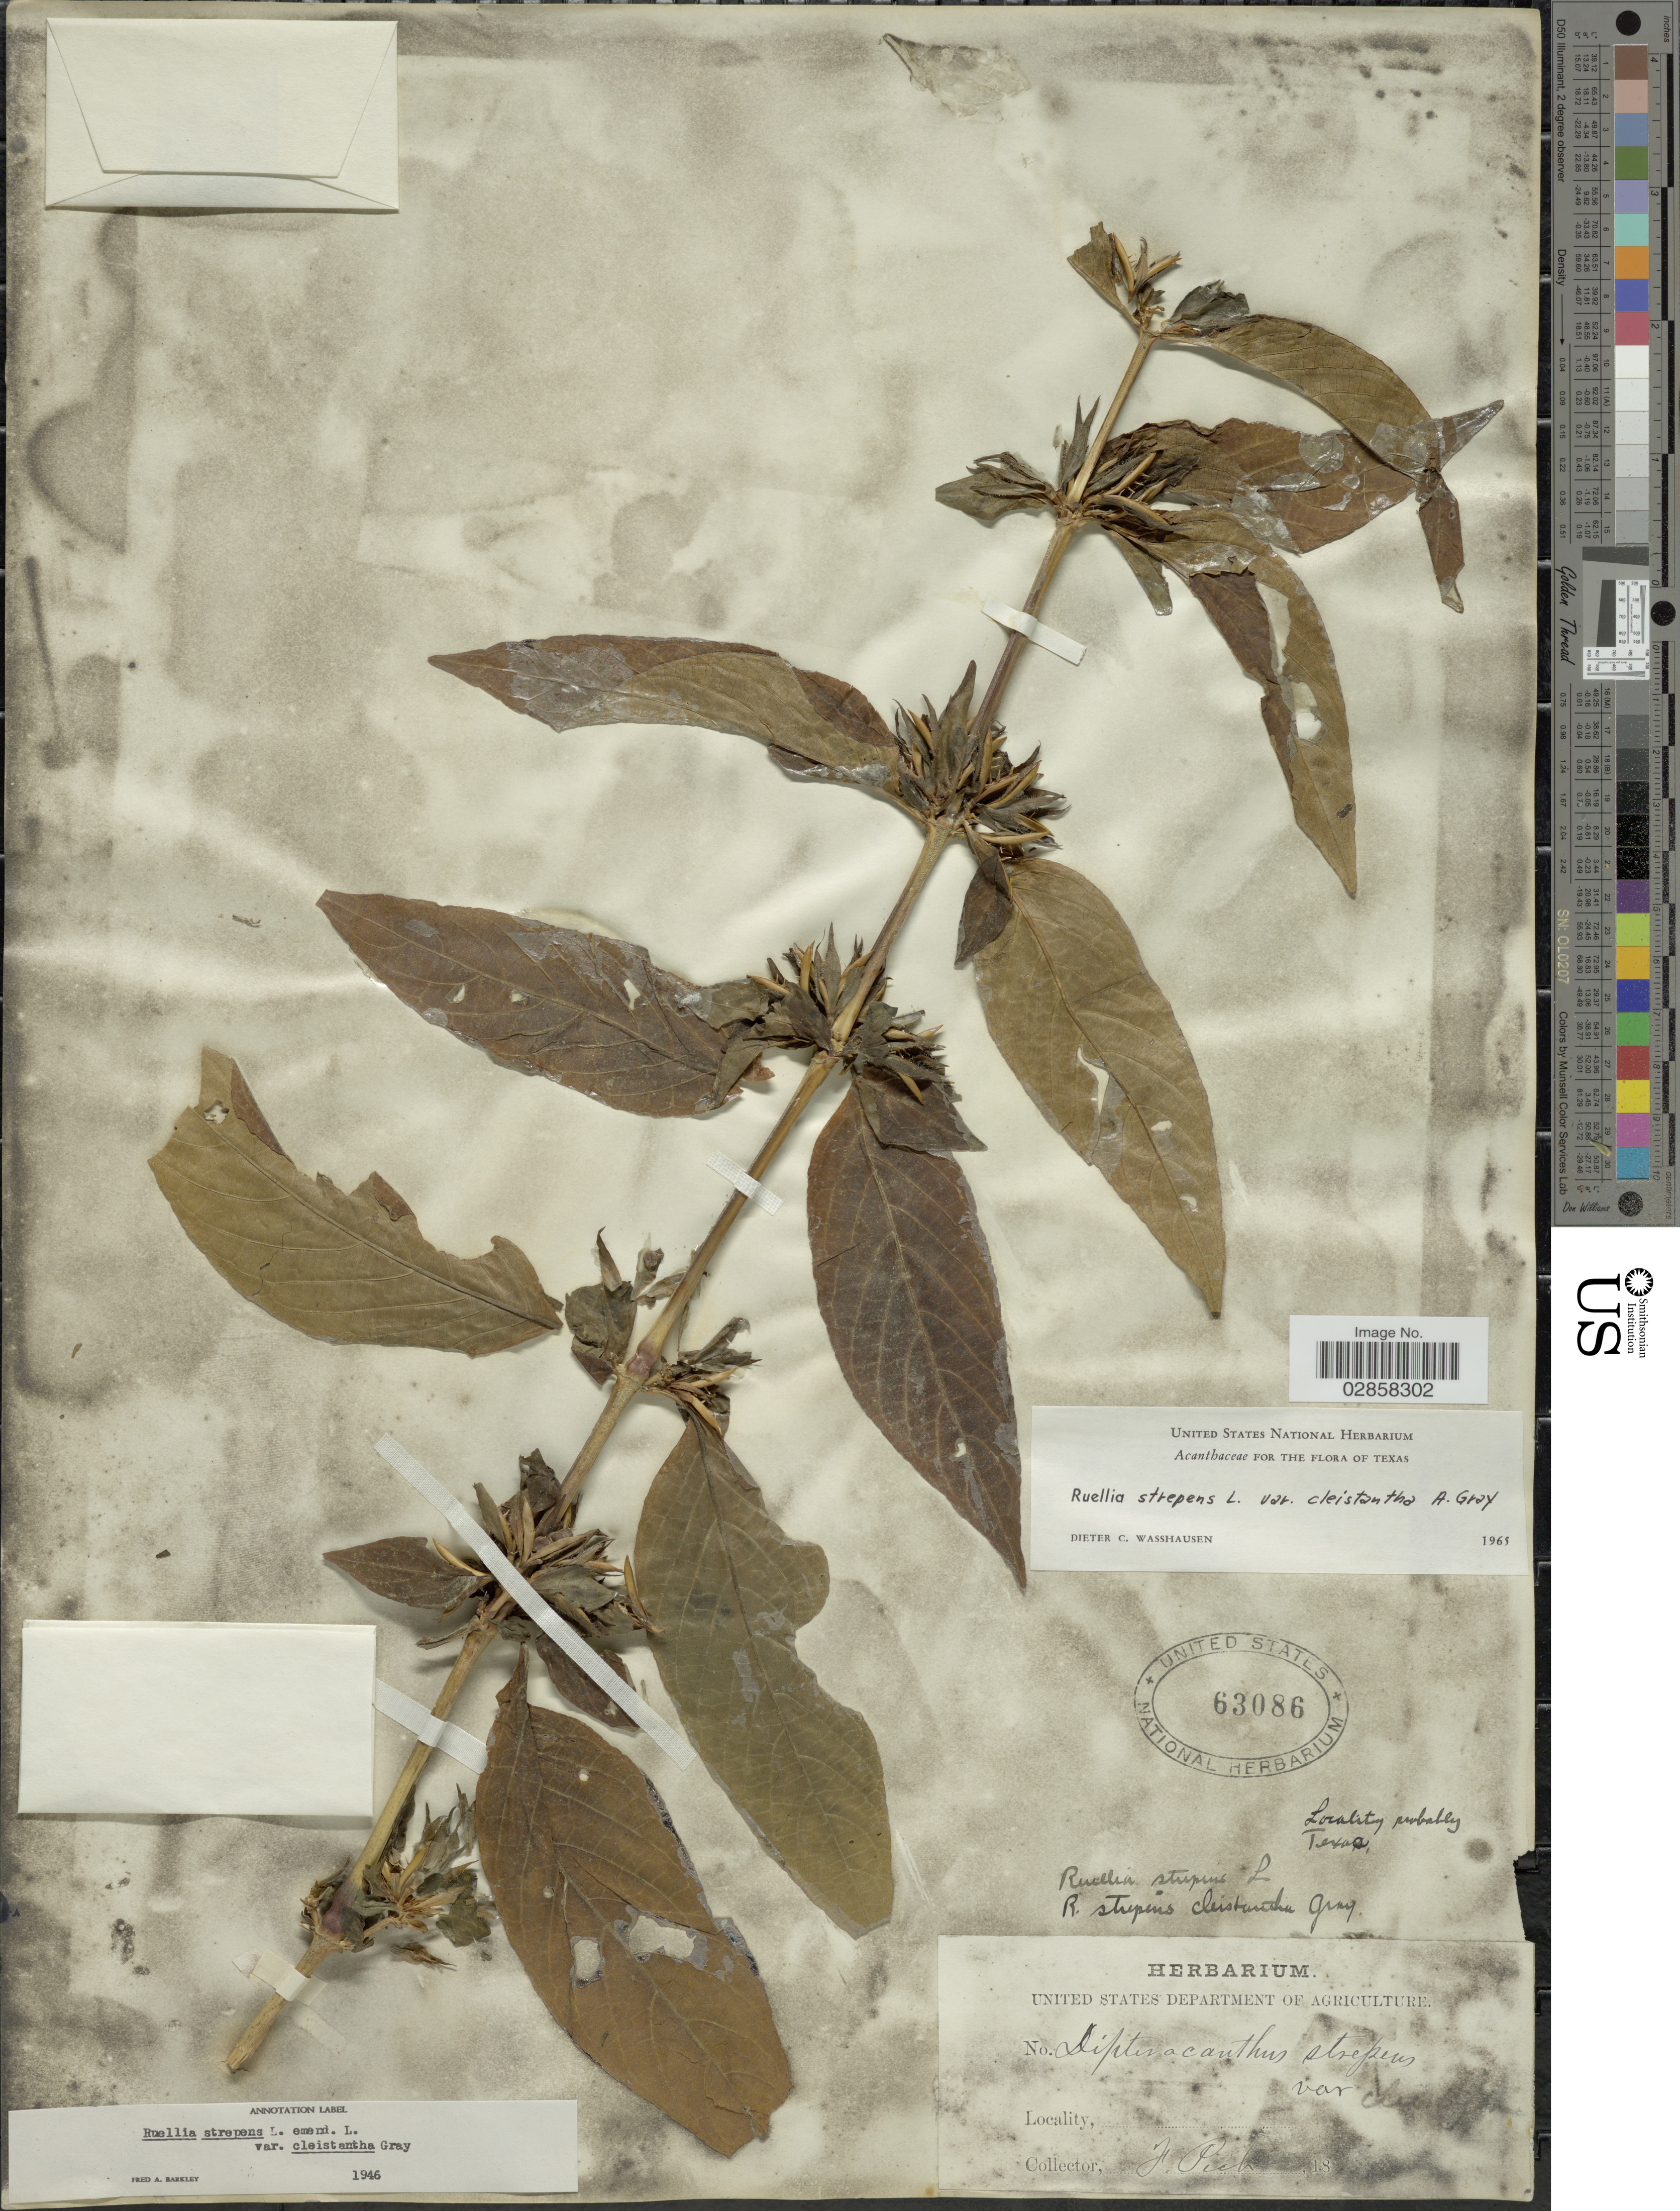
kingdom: Plantae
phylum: Tracheophyta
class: Magnoliopsida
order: Lamiales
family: Acanthaceae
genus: Ruellia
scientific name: Ruellia strepens f. cleistantha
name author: (A. Gray) S. McCoy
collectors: F. Pick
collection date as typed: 18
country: United States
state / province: Texas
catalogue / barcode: US 63086